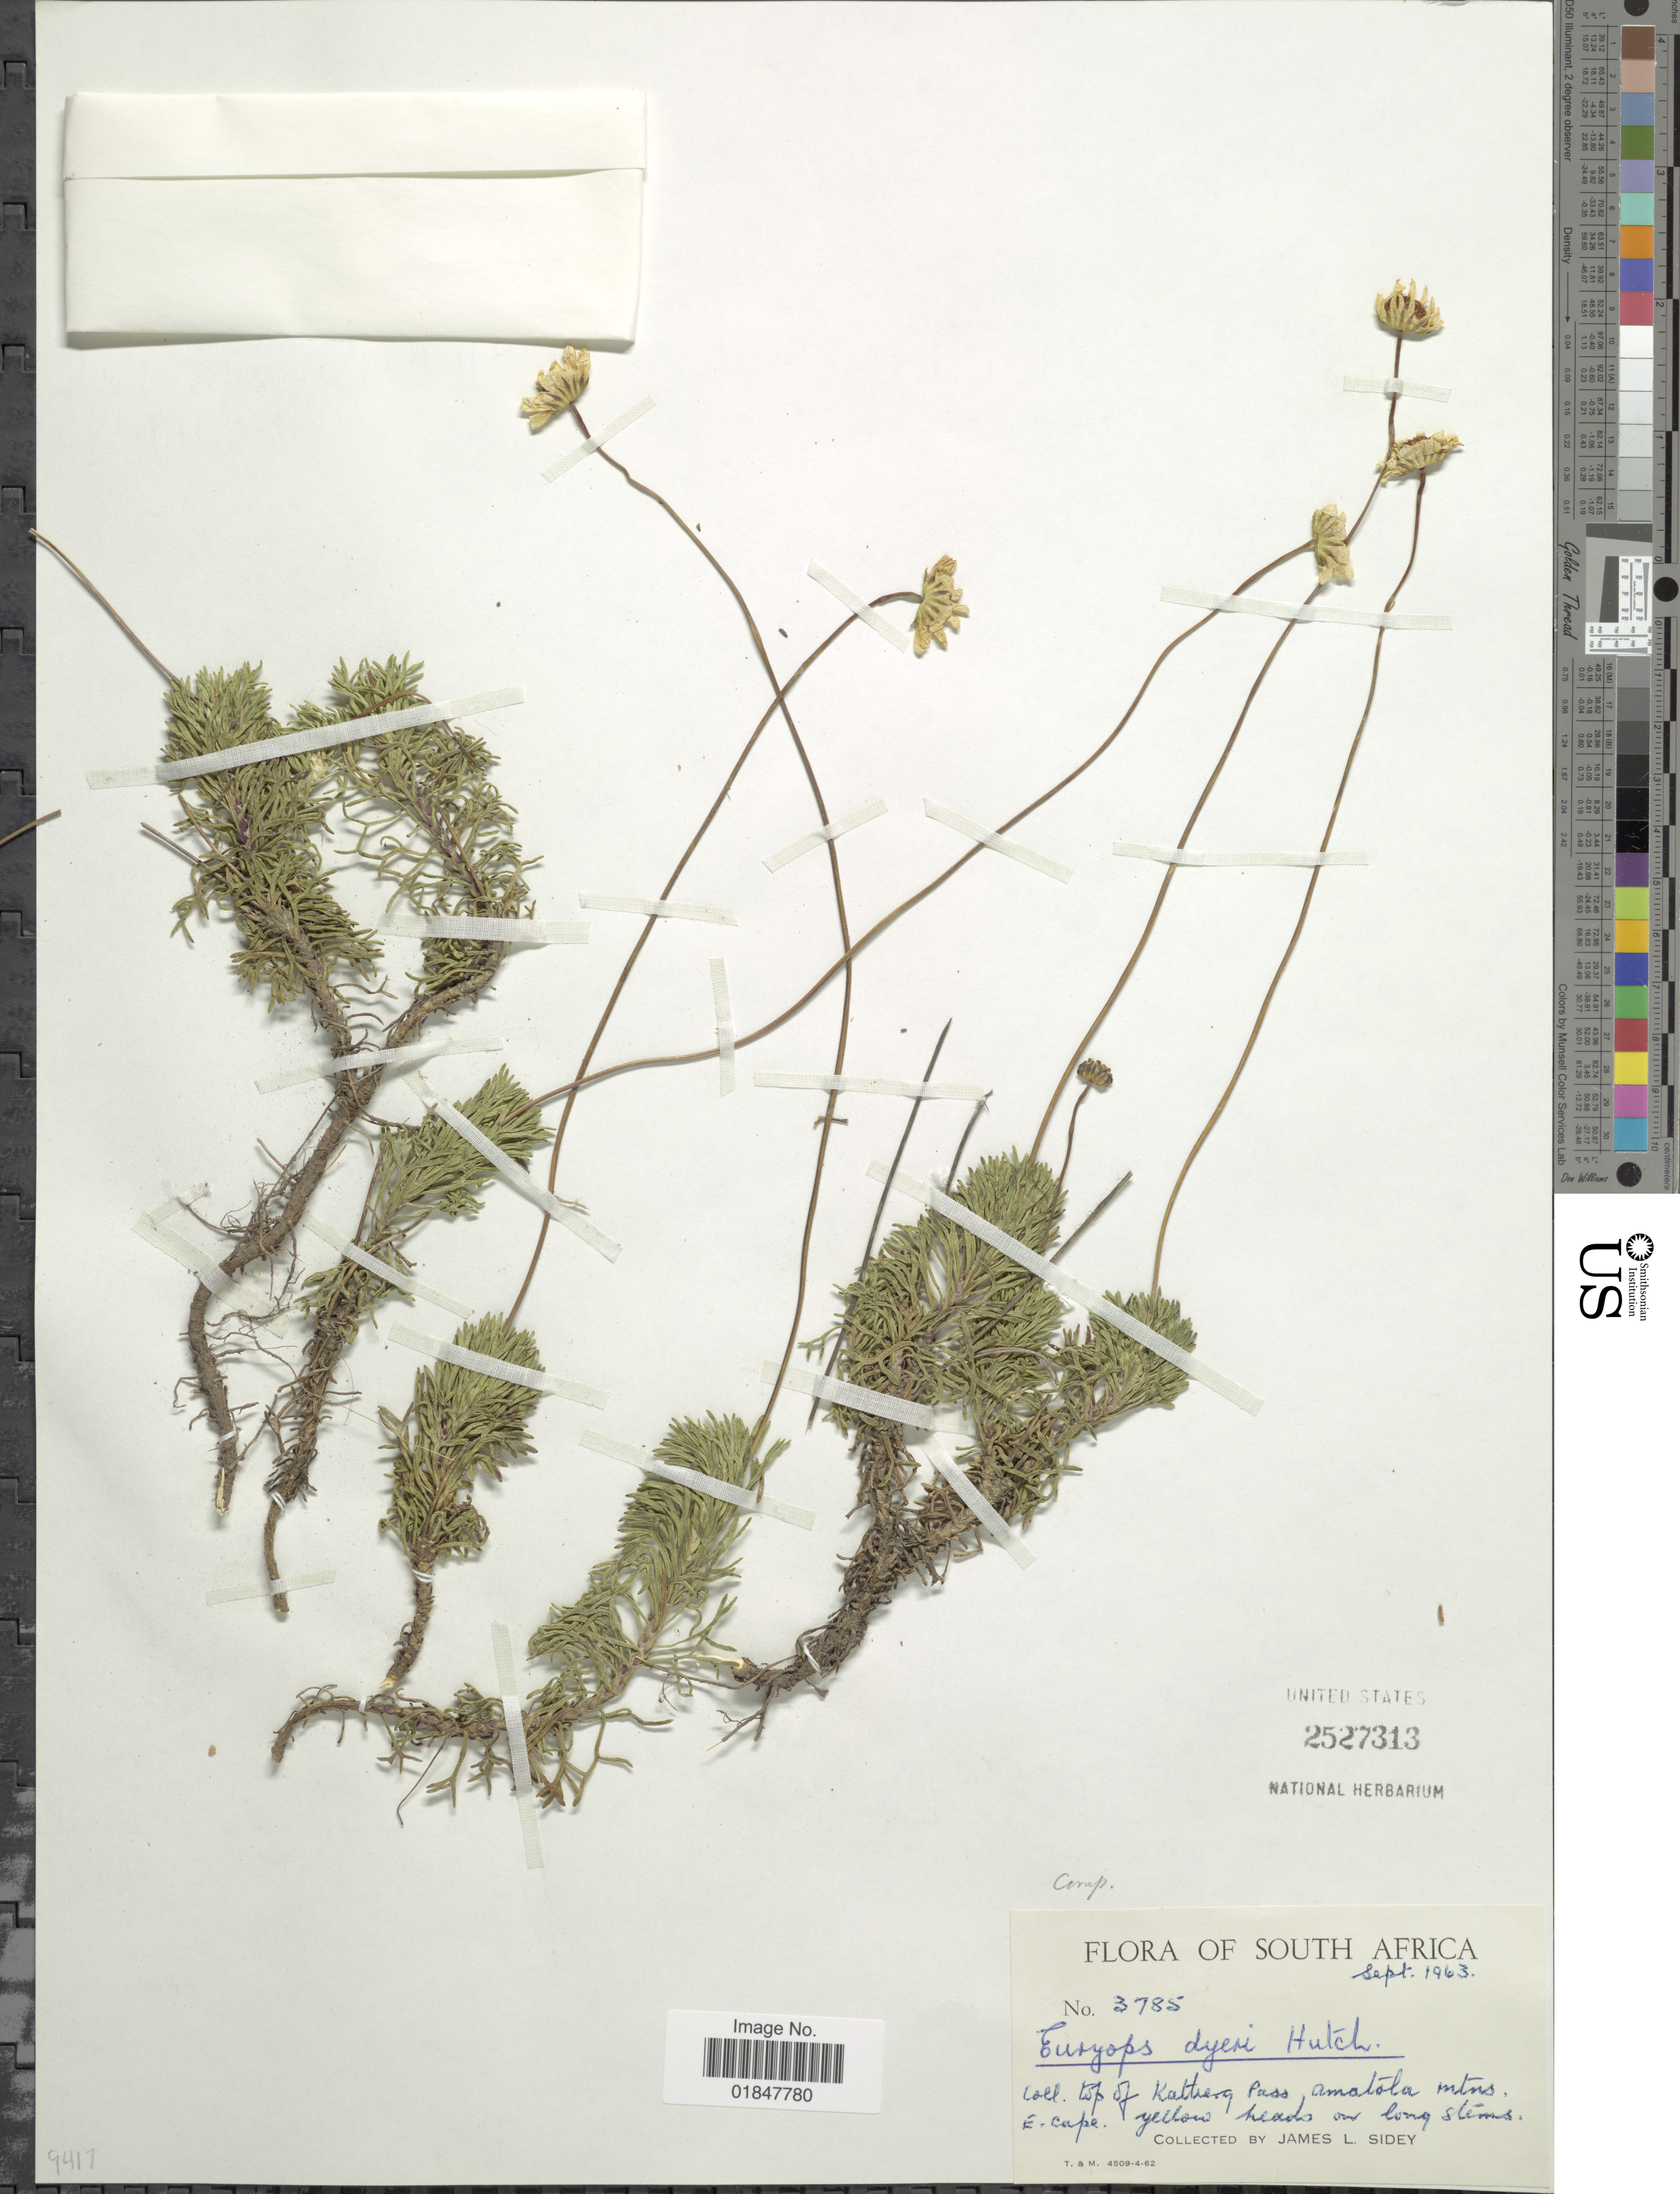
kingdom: Plantae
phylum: Tracheophyta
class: Magnoliopsida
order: Asterales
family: Asteraceae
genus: Euryops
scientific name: Euryops dyeri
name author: Hutch.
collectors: J. L. Sidey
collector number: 3785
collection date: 1963-09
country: South Africa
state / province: Eastern Cape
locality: Top of Katberg Pass, Amatola Mtns. E. Cape.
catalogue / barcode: US 2527313